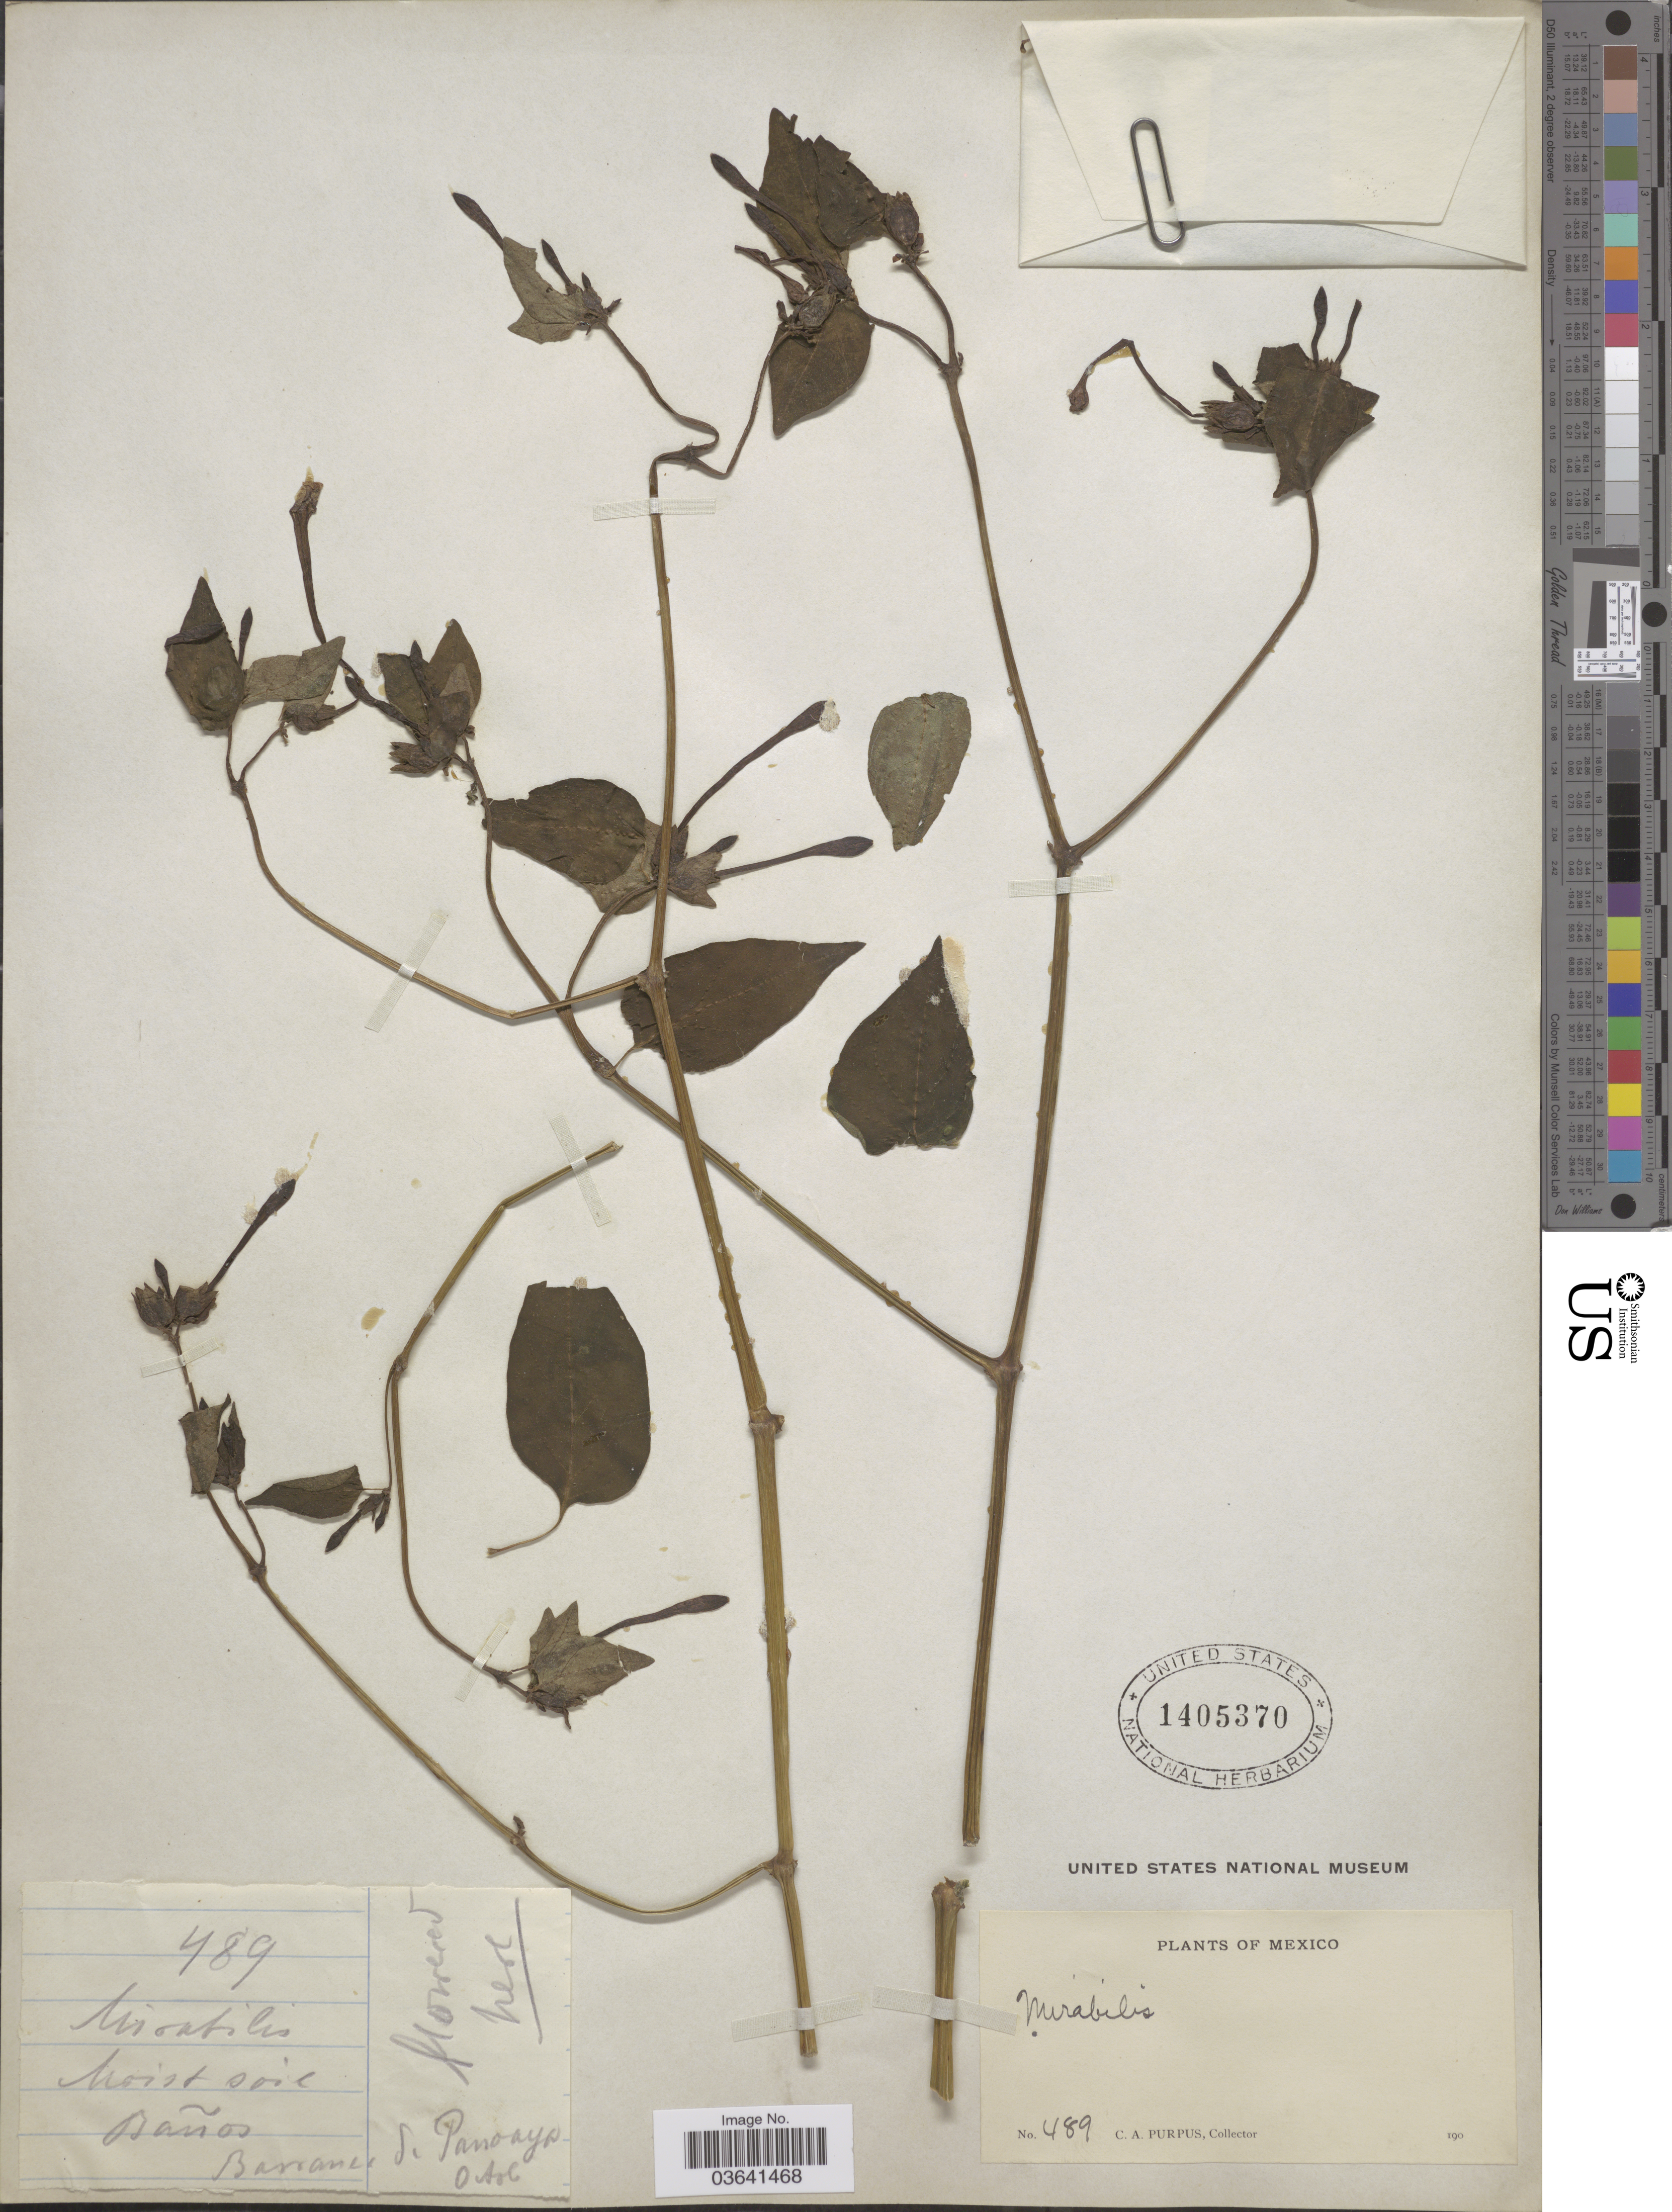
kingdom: Plantae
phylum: Tracheophyta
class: Magnoliopsida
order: Caryophyllales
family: Nyctaginaceae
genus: Mirabilis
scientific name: Mirabilis jalapa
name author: L.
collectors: C. A. Purpus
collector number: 489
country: Mexico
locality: Baños. Barrancas de Panoaya.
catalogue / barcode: US 1405370